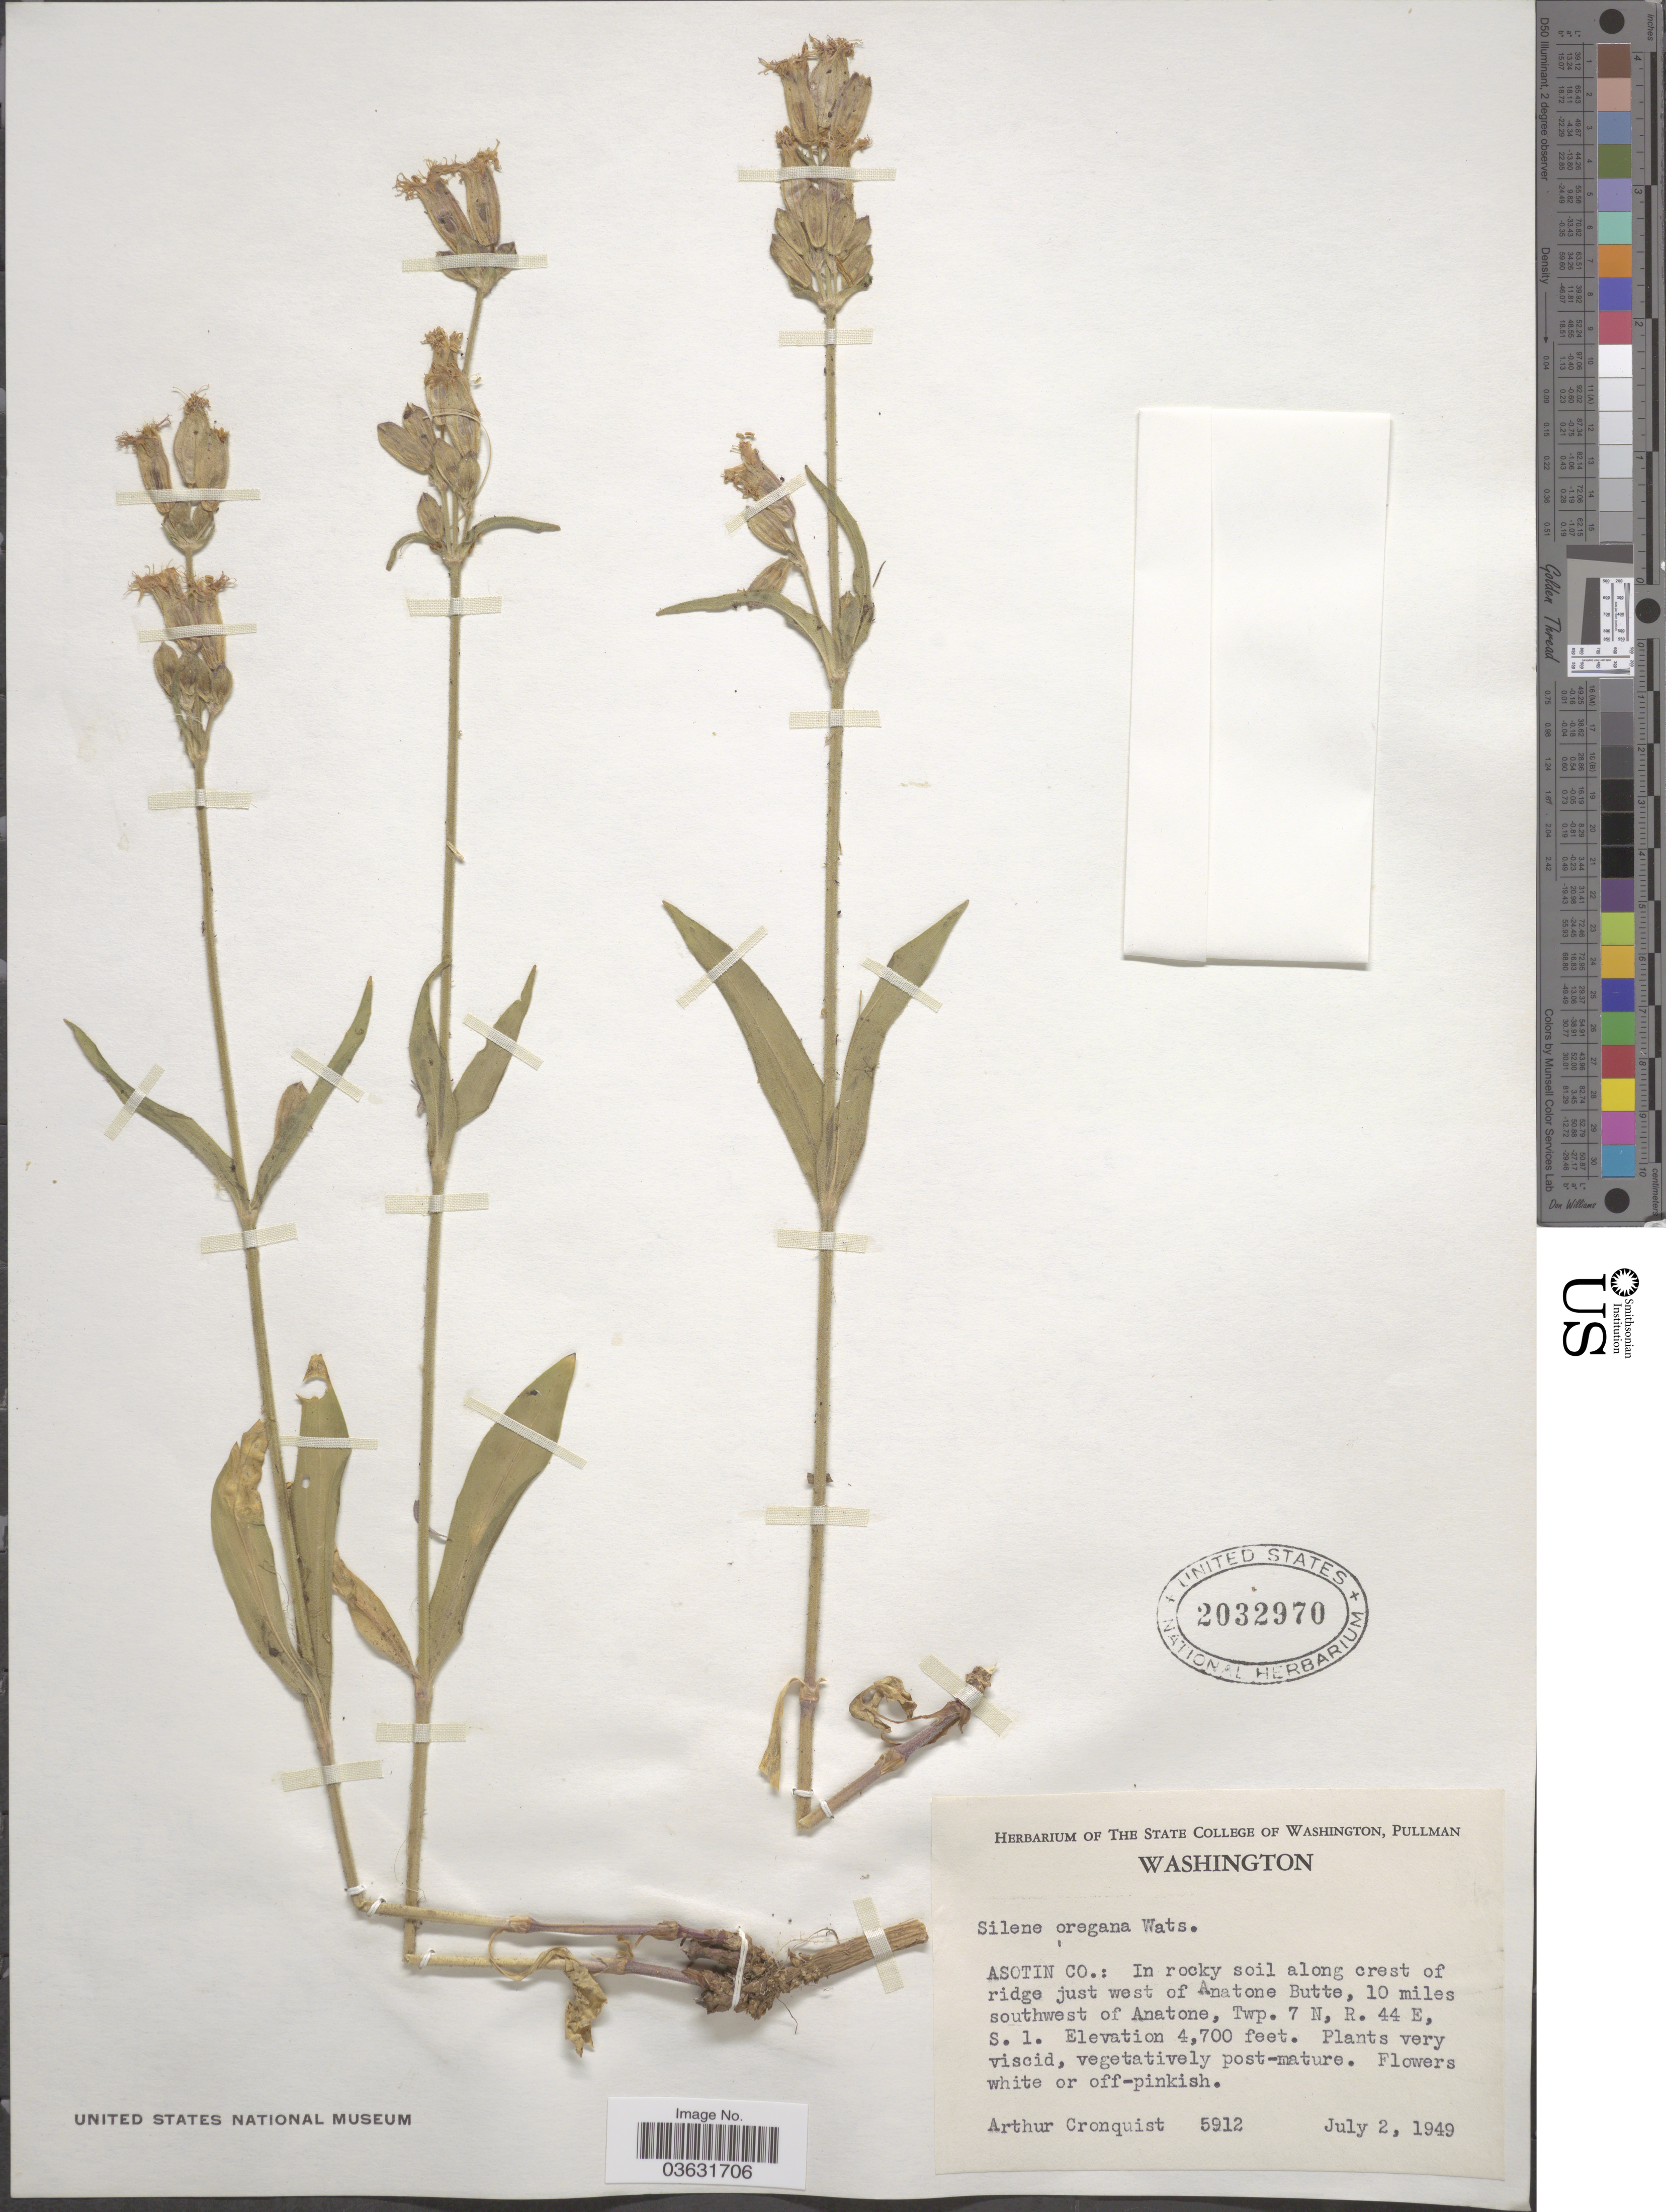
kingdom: Plantae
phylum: Tracheophyta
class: Magnoliopsida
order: Caryophyllales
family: Caryophyllaceae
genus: Silene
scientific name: Silene oregana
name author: S. Watson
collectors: A. J. Cronquist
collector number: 5912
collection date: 1949-07-02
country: United States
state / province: Washington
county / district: Asotin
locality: Asotin Co.: along crest of ridge just west of Anatone Butte, 10 miles southwest of Anatone, Twp. 7 N, R. 44 E, S. 1.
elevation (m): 1433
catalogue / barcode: US 2032970